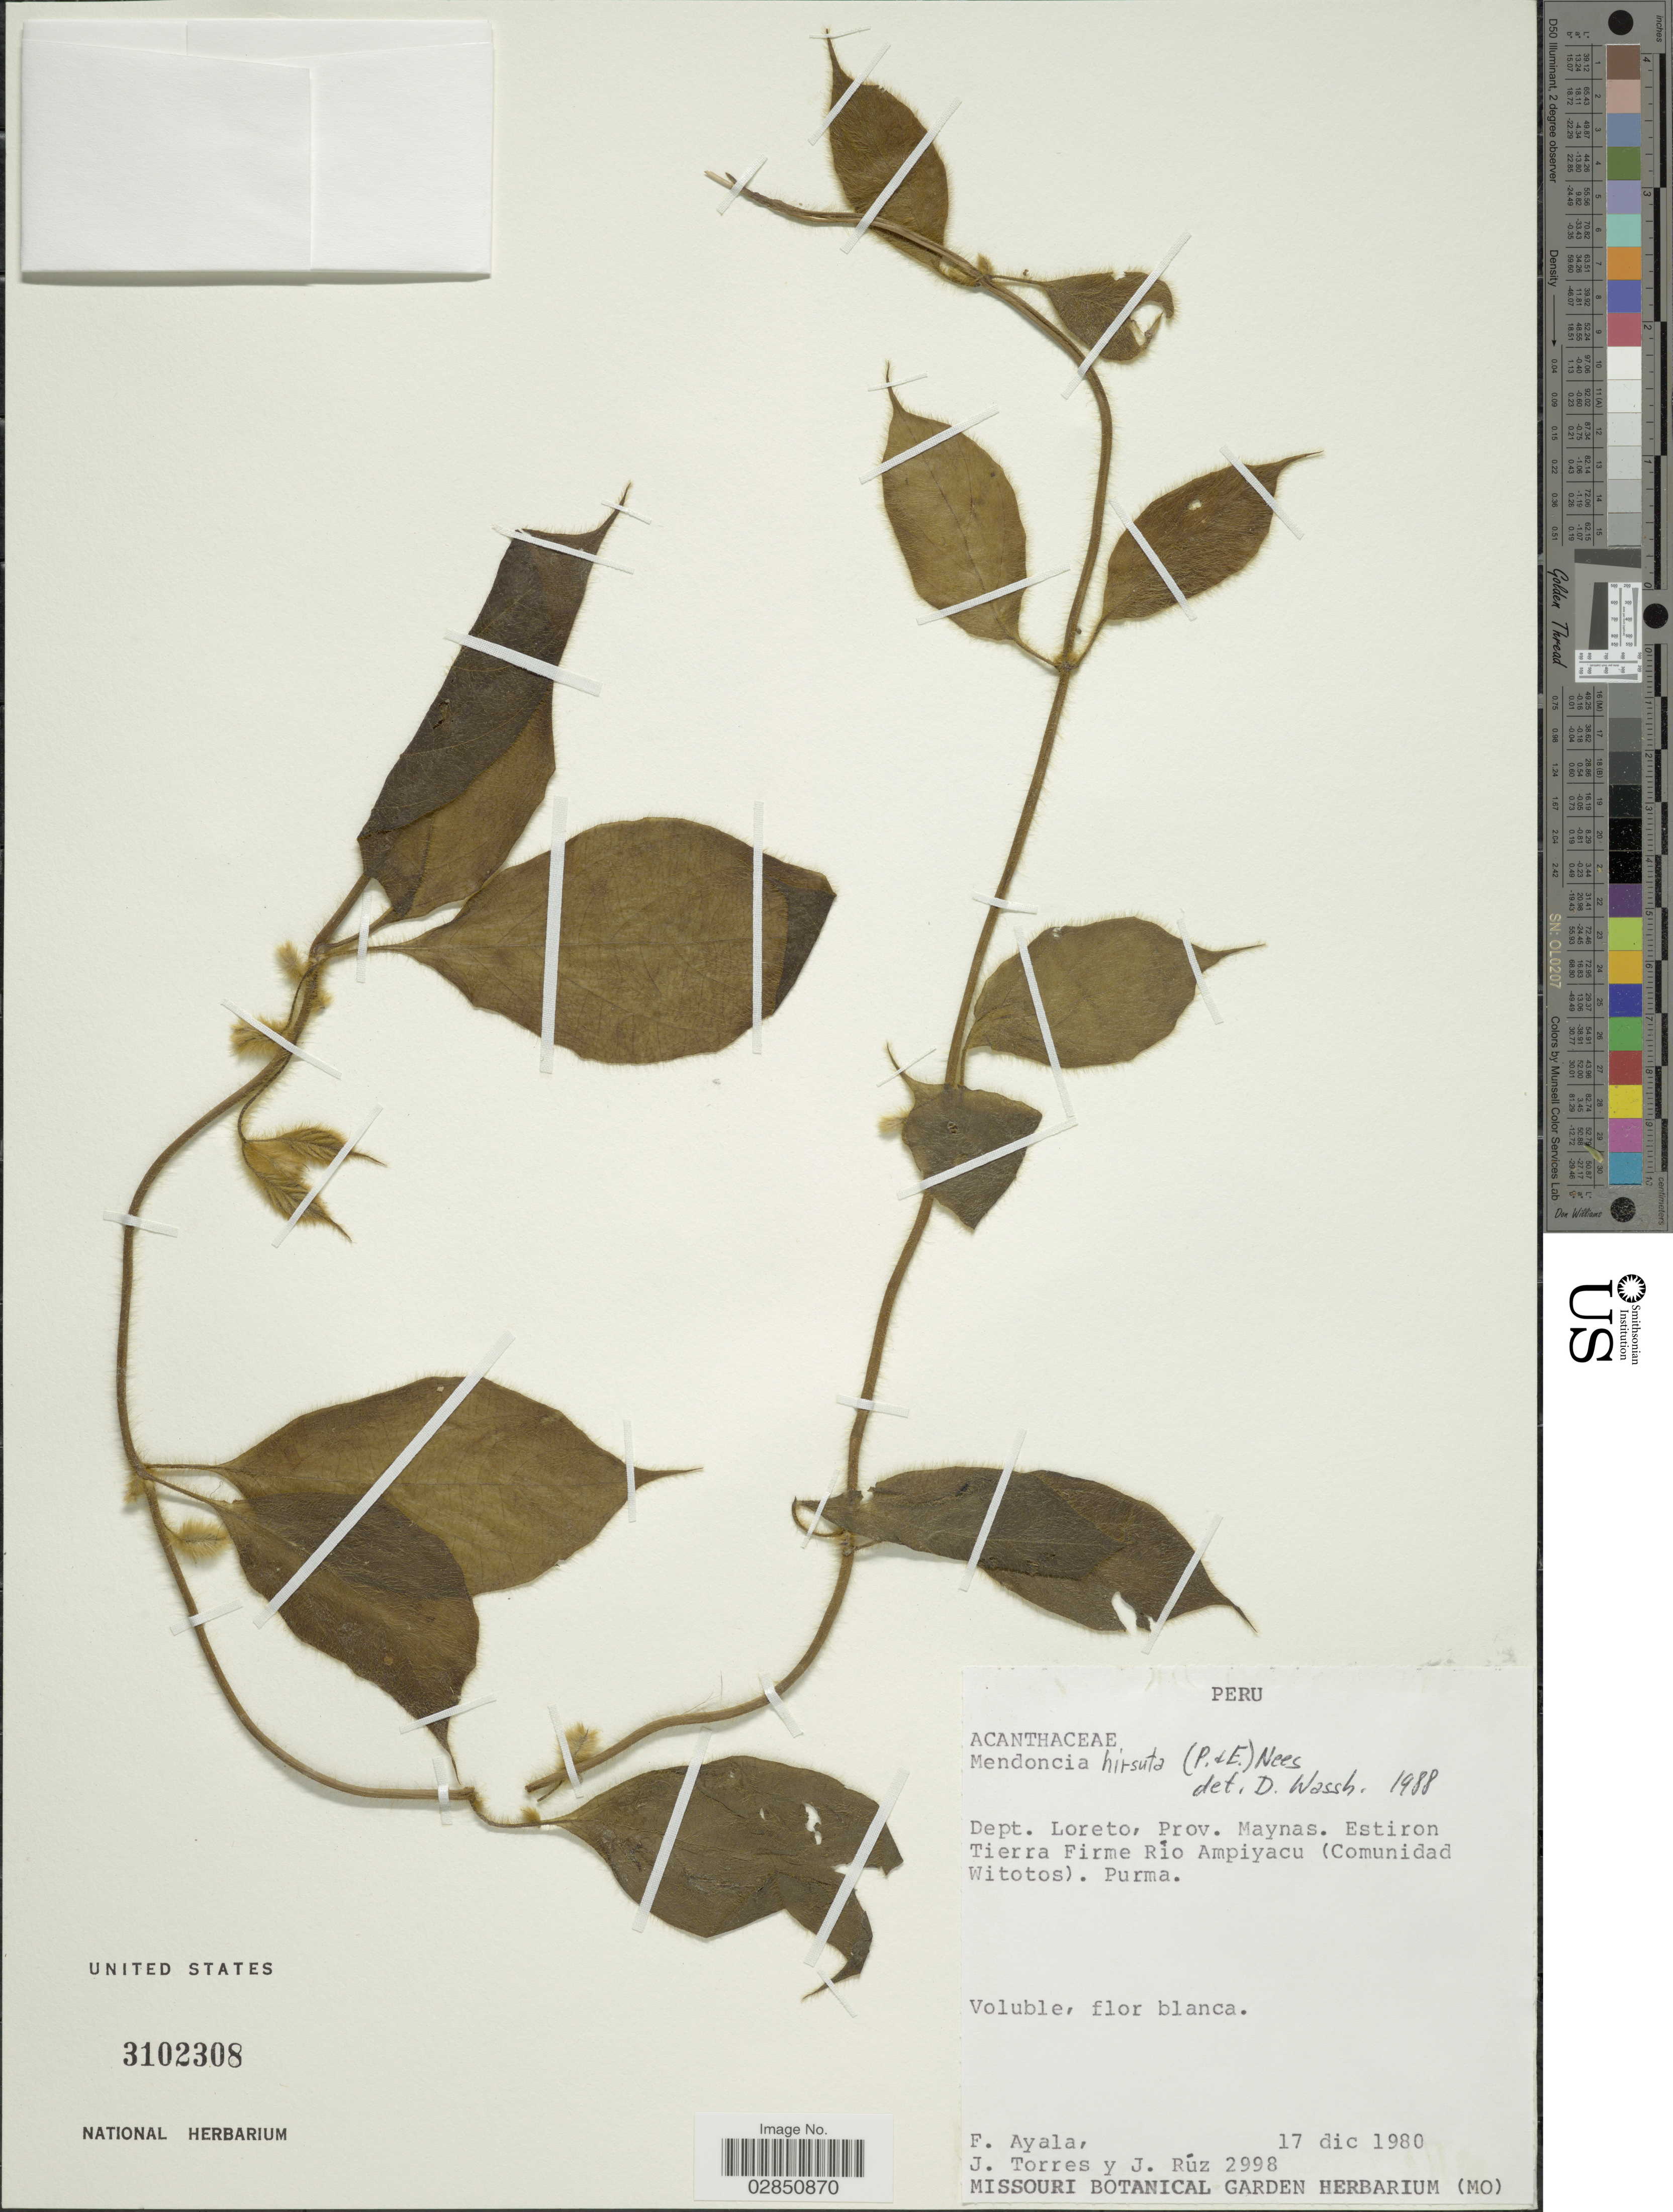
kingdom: Plantae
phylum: Tracheophyta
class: Magnoliopsida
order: Lamiales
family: Acanthaceae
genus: Mendoncia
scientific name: Mendoncia bivalvis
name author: (L. f.) Merr.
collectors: F. Ayala, J. Torres & J. Rúz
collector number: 2998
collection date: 1980-12-17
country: Peru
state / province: Loreto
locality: Dept. Loreto, Prov. Maynas. Estiron Tierra Firme Río Ampiyacu (Comunidad Witotos). Purma.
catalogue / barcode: US 3102308